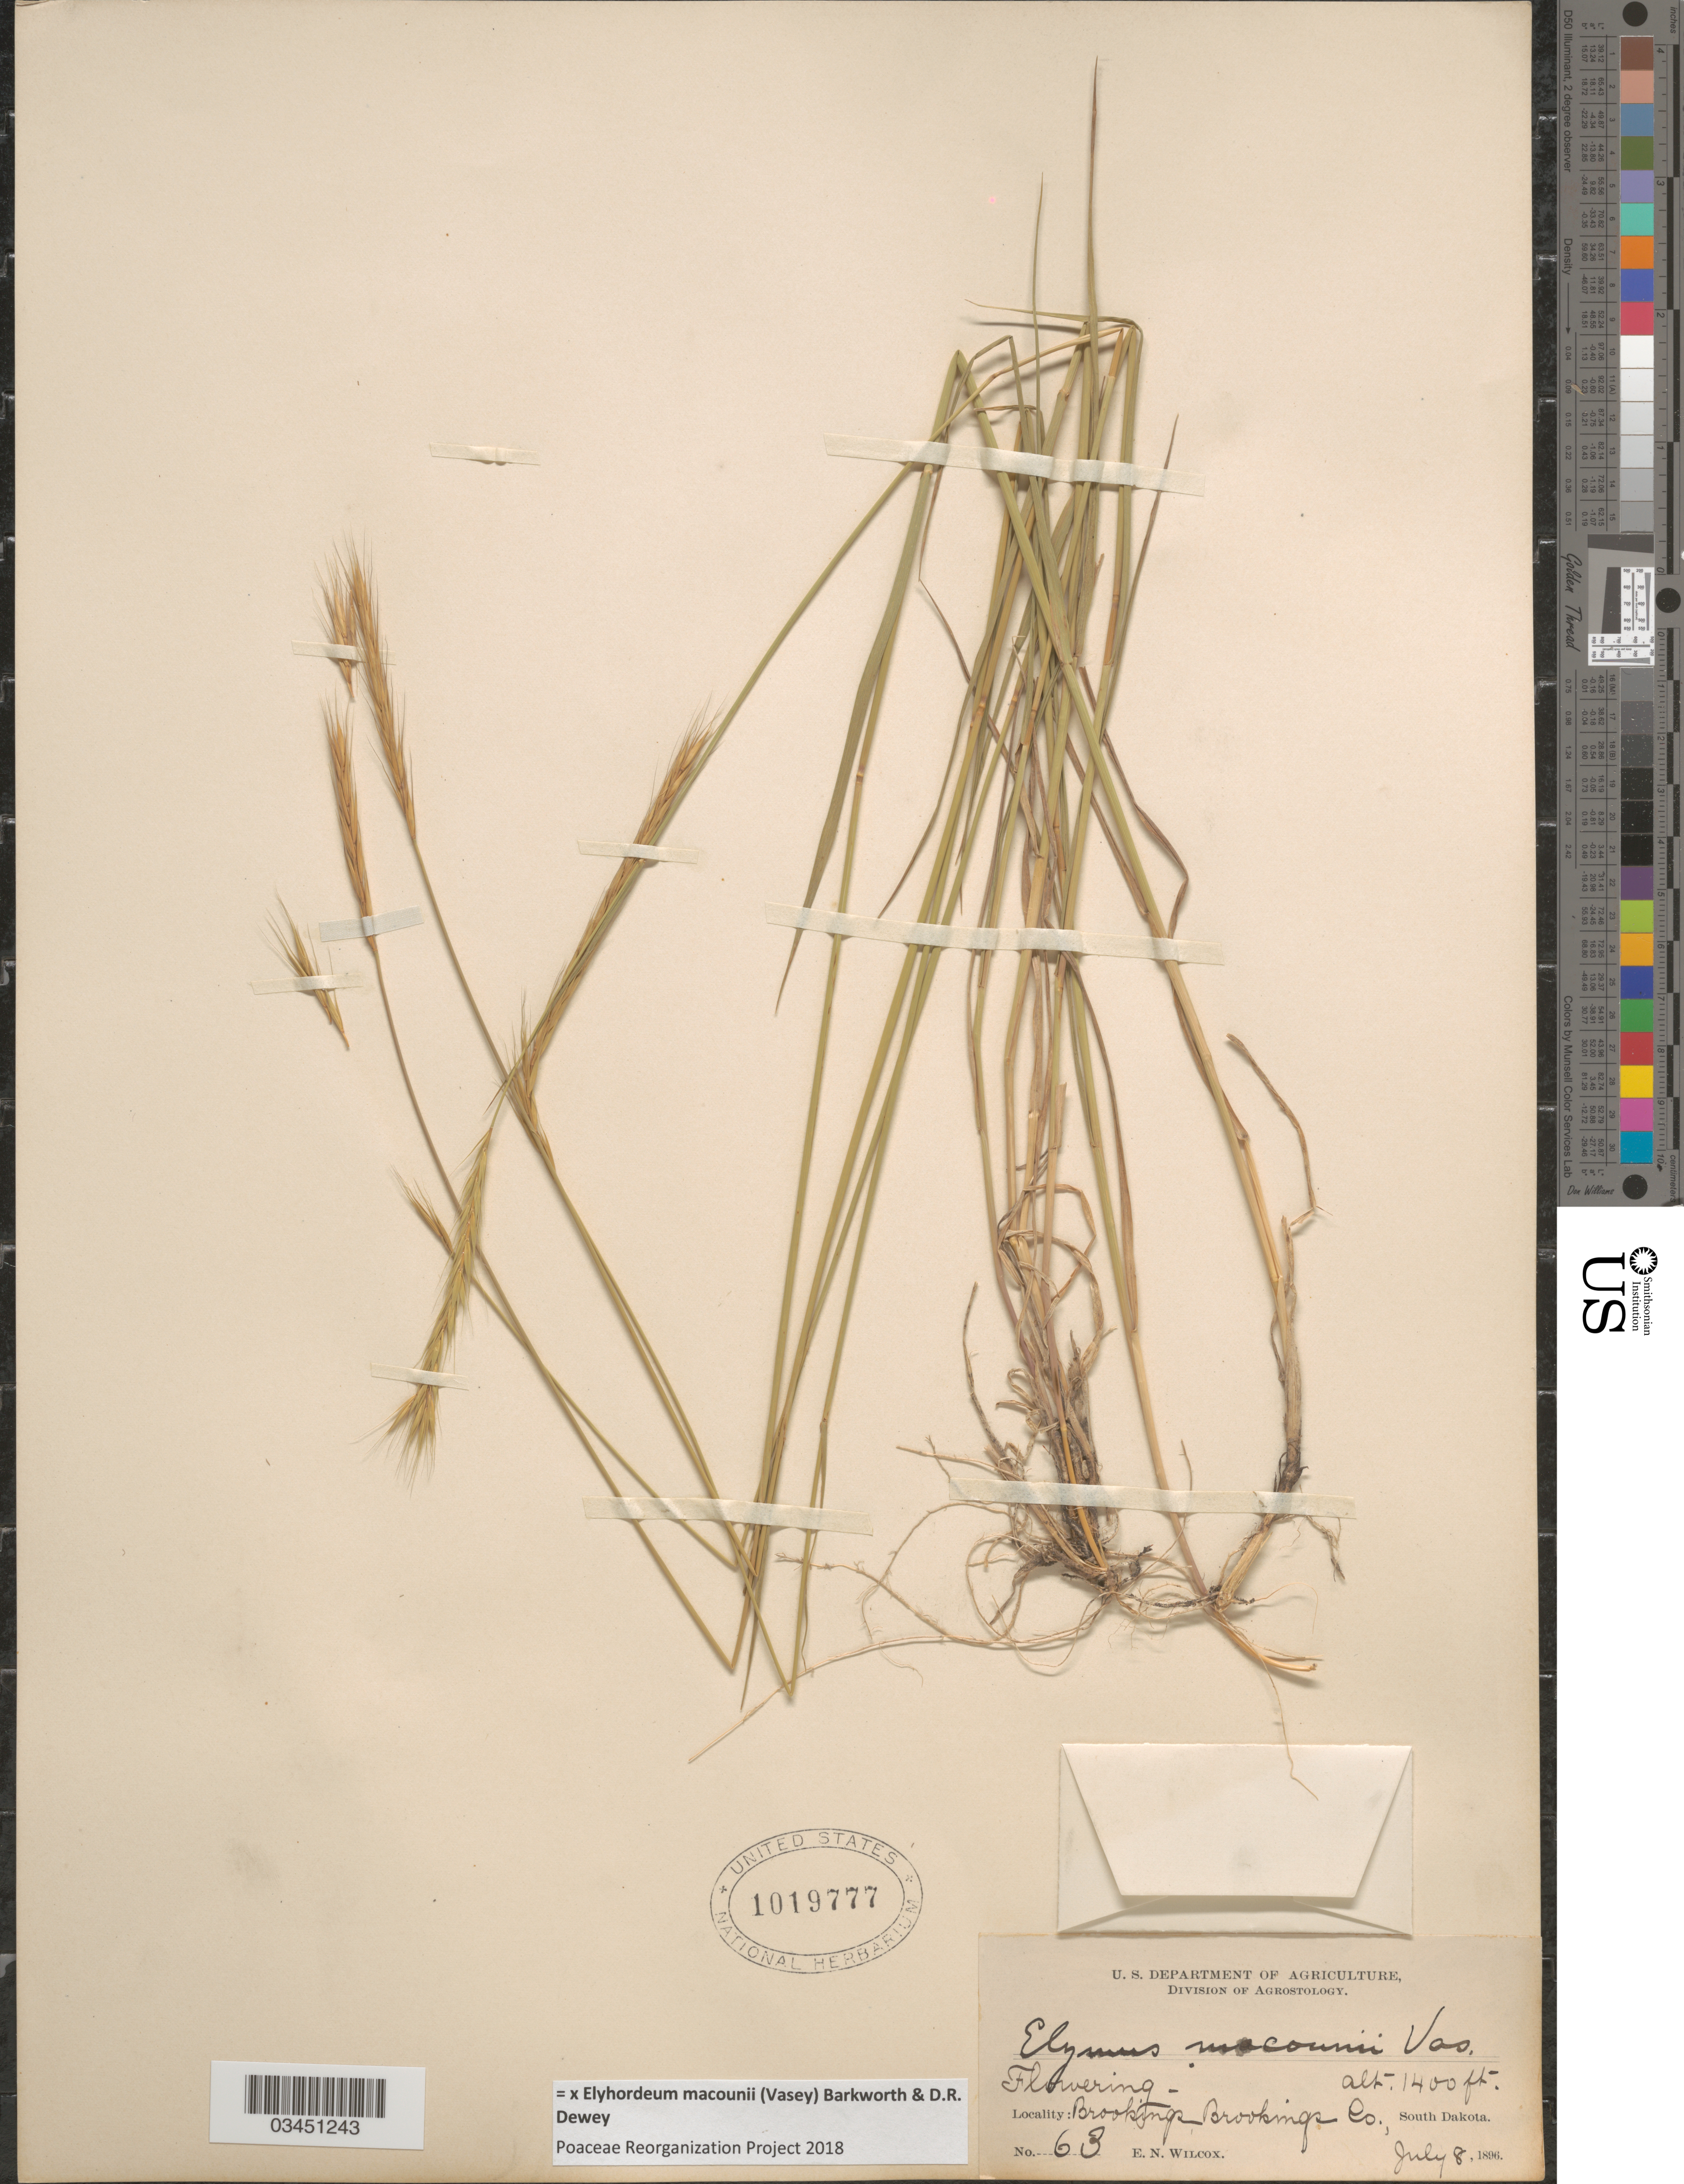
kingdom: Plantae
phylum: Tracheophyta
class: Liliopsida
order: Poales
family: Poaceae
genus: Elyhordeum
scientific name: x Elyhordeum macounii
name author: (Vasey) Barkworth & Dewey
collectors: E. Wilcox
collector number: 63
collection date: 1896-07-08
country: United States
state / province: South Dakota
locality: Brookings, Brookings Co.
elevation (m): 427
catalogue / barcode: US 1019777